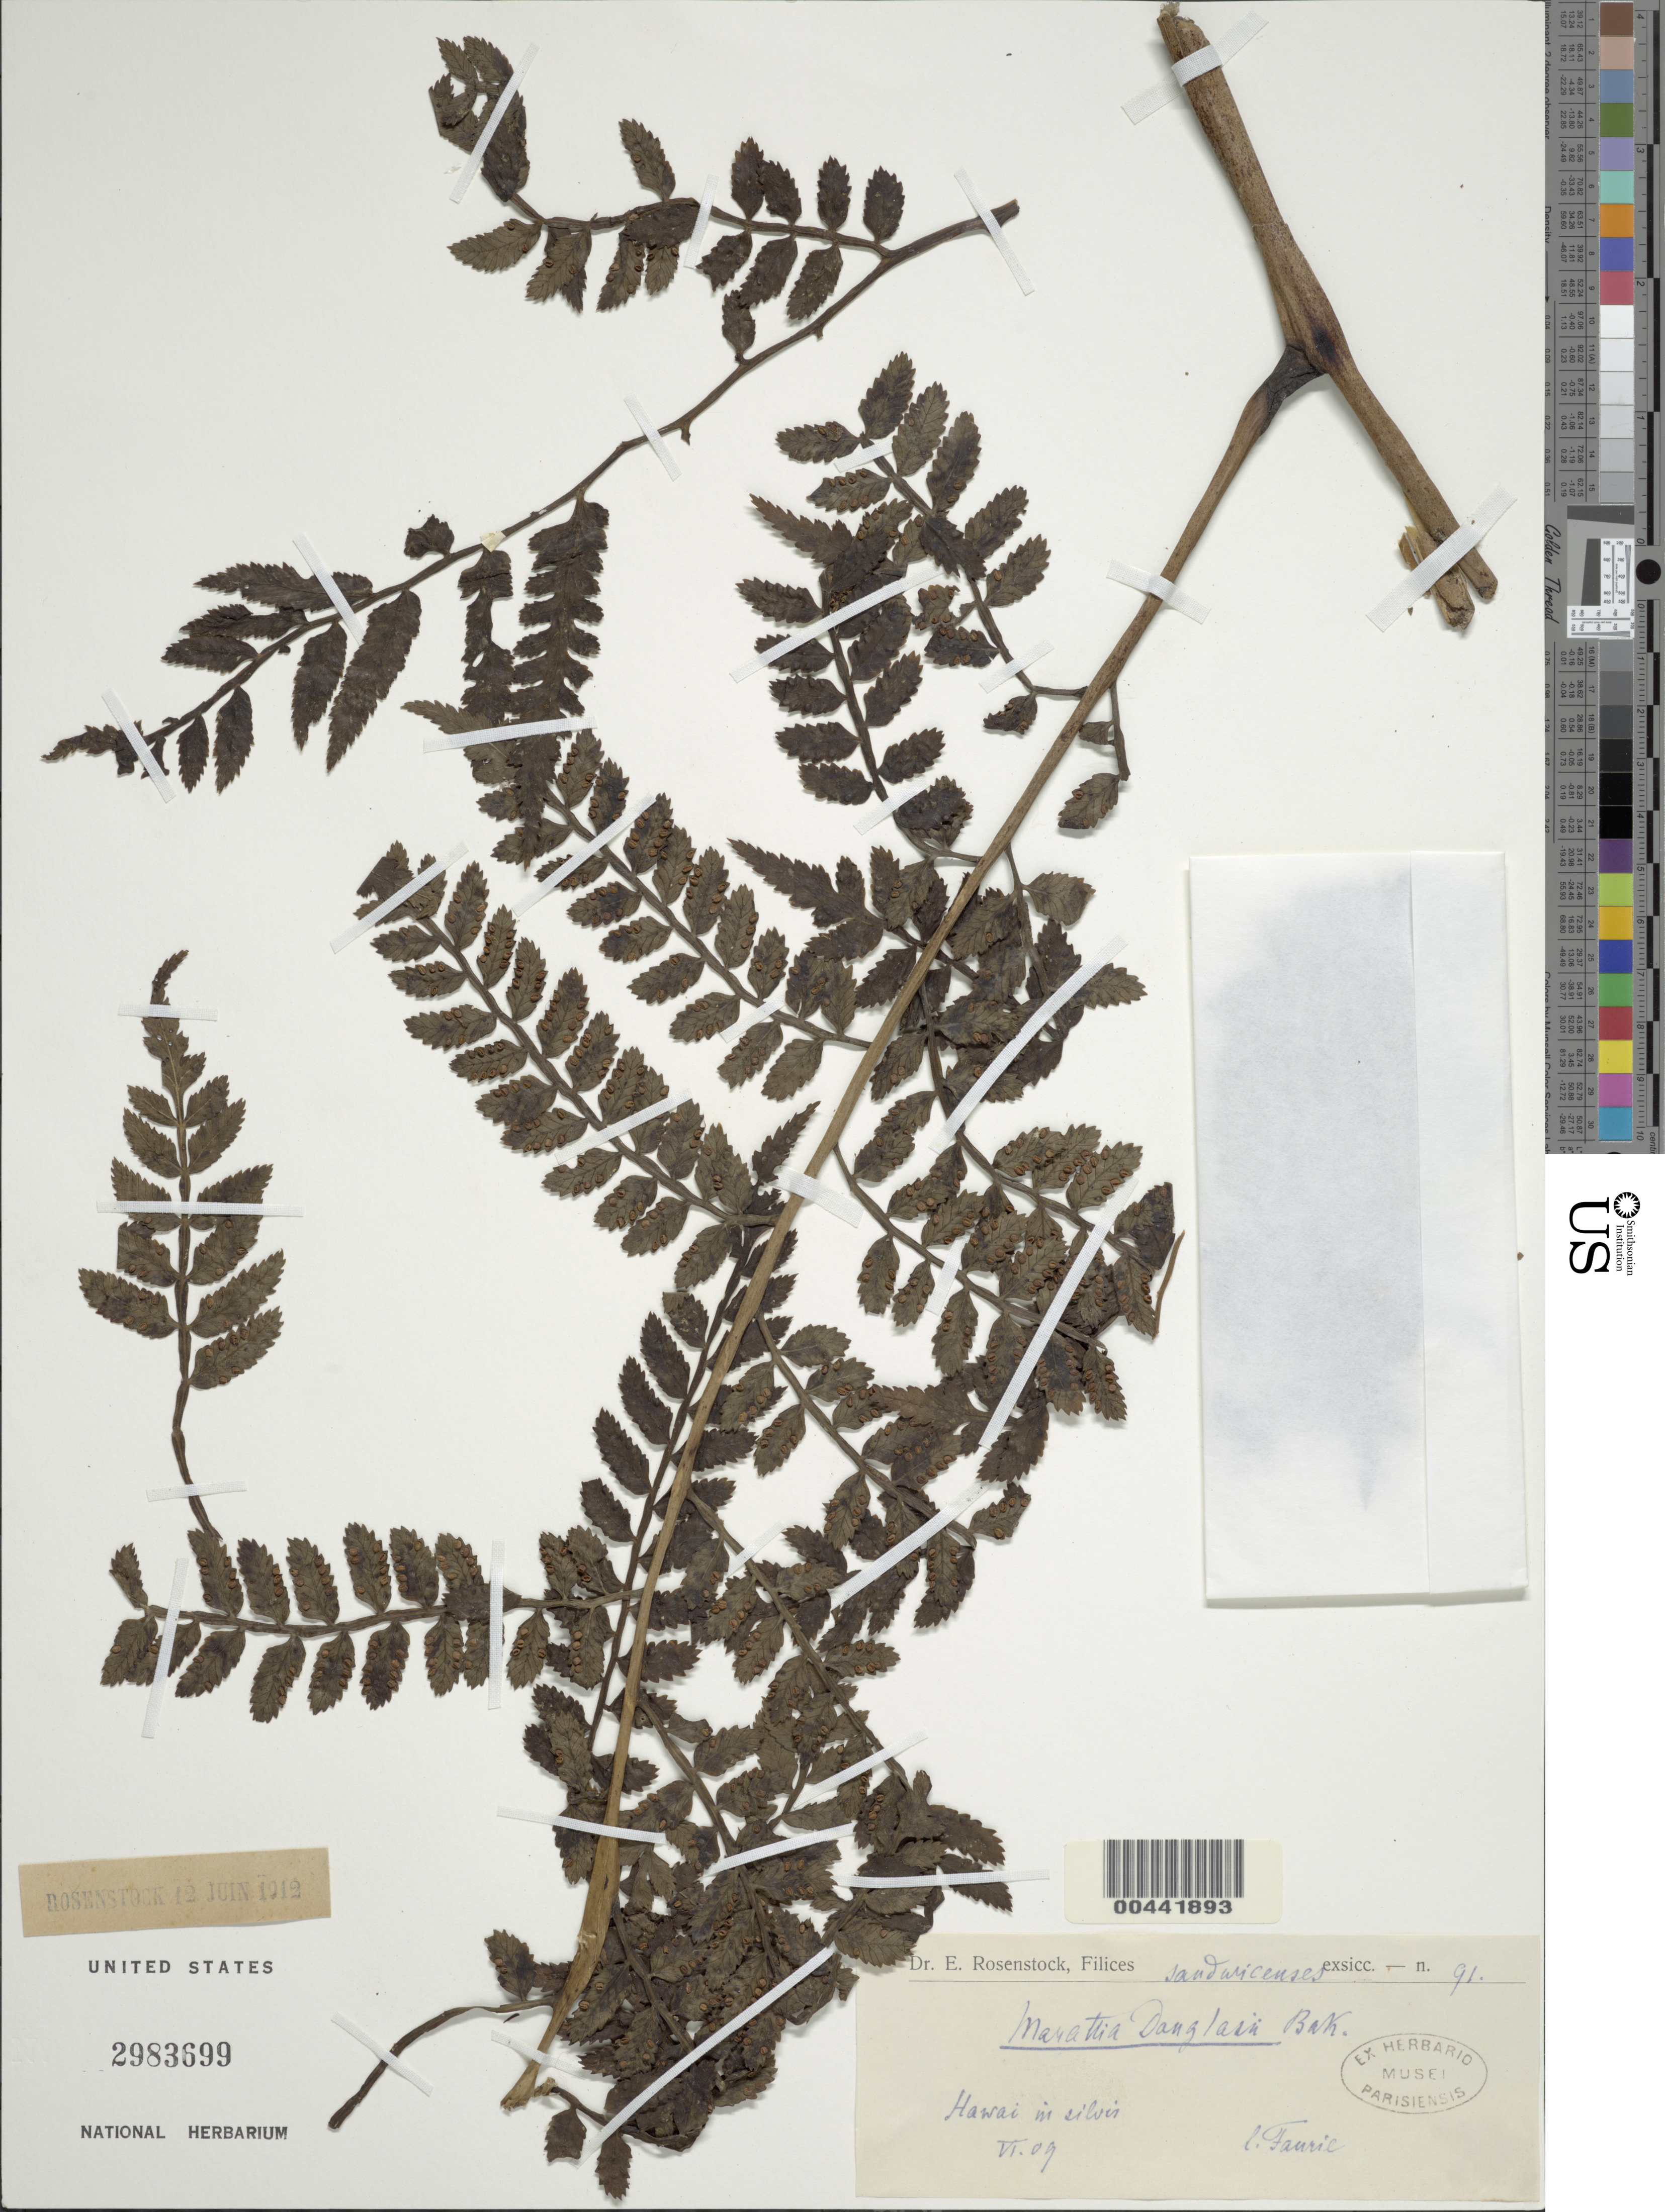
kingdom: Plantae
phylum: Tracheophyta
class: Polypodiopsida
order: Marattiales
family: Marattiaceae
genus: Marattia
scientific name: Marattia douglasii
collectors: A. Faurie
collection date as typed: Jun 1909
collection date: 1909-06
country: United States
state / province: Hawaii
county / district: Hawaii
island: Hawaii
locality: Hawai in silvis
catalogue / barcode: US 2983699